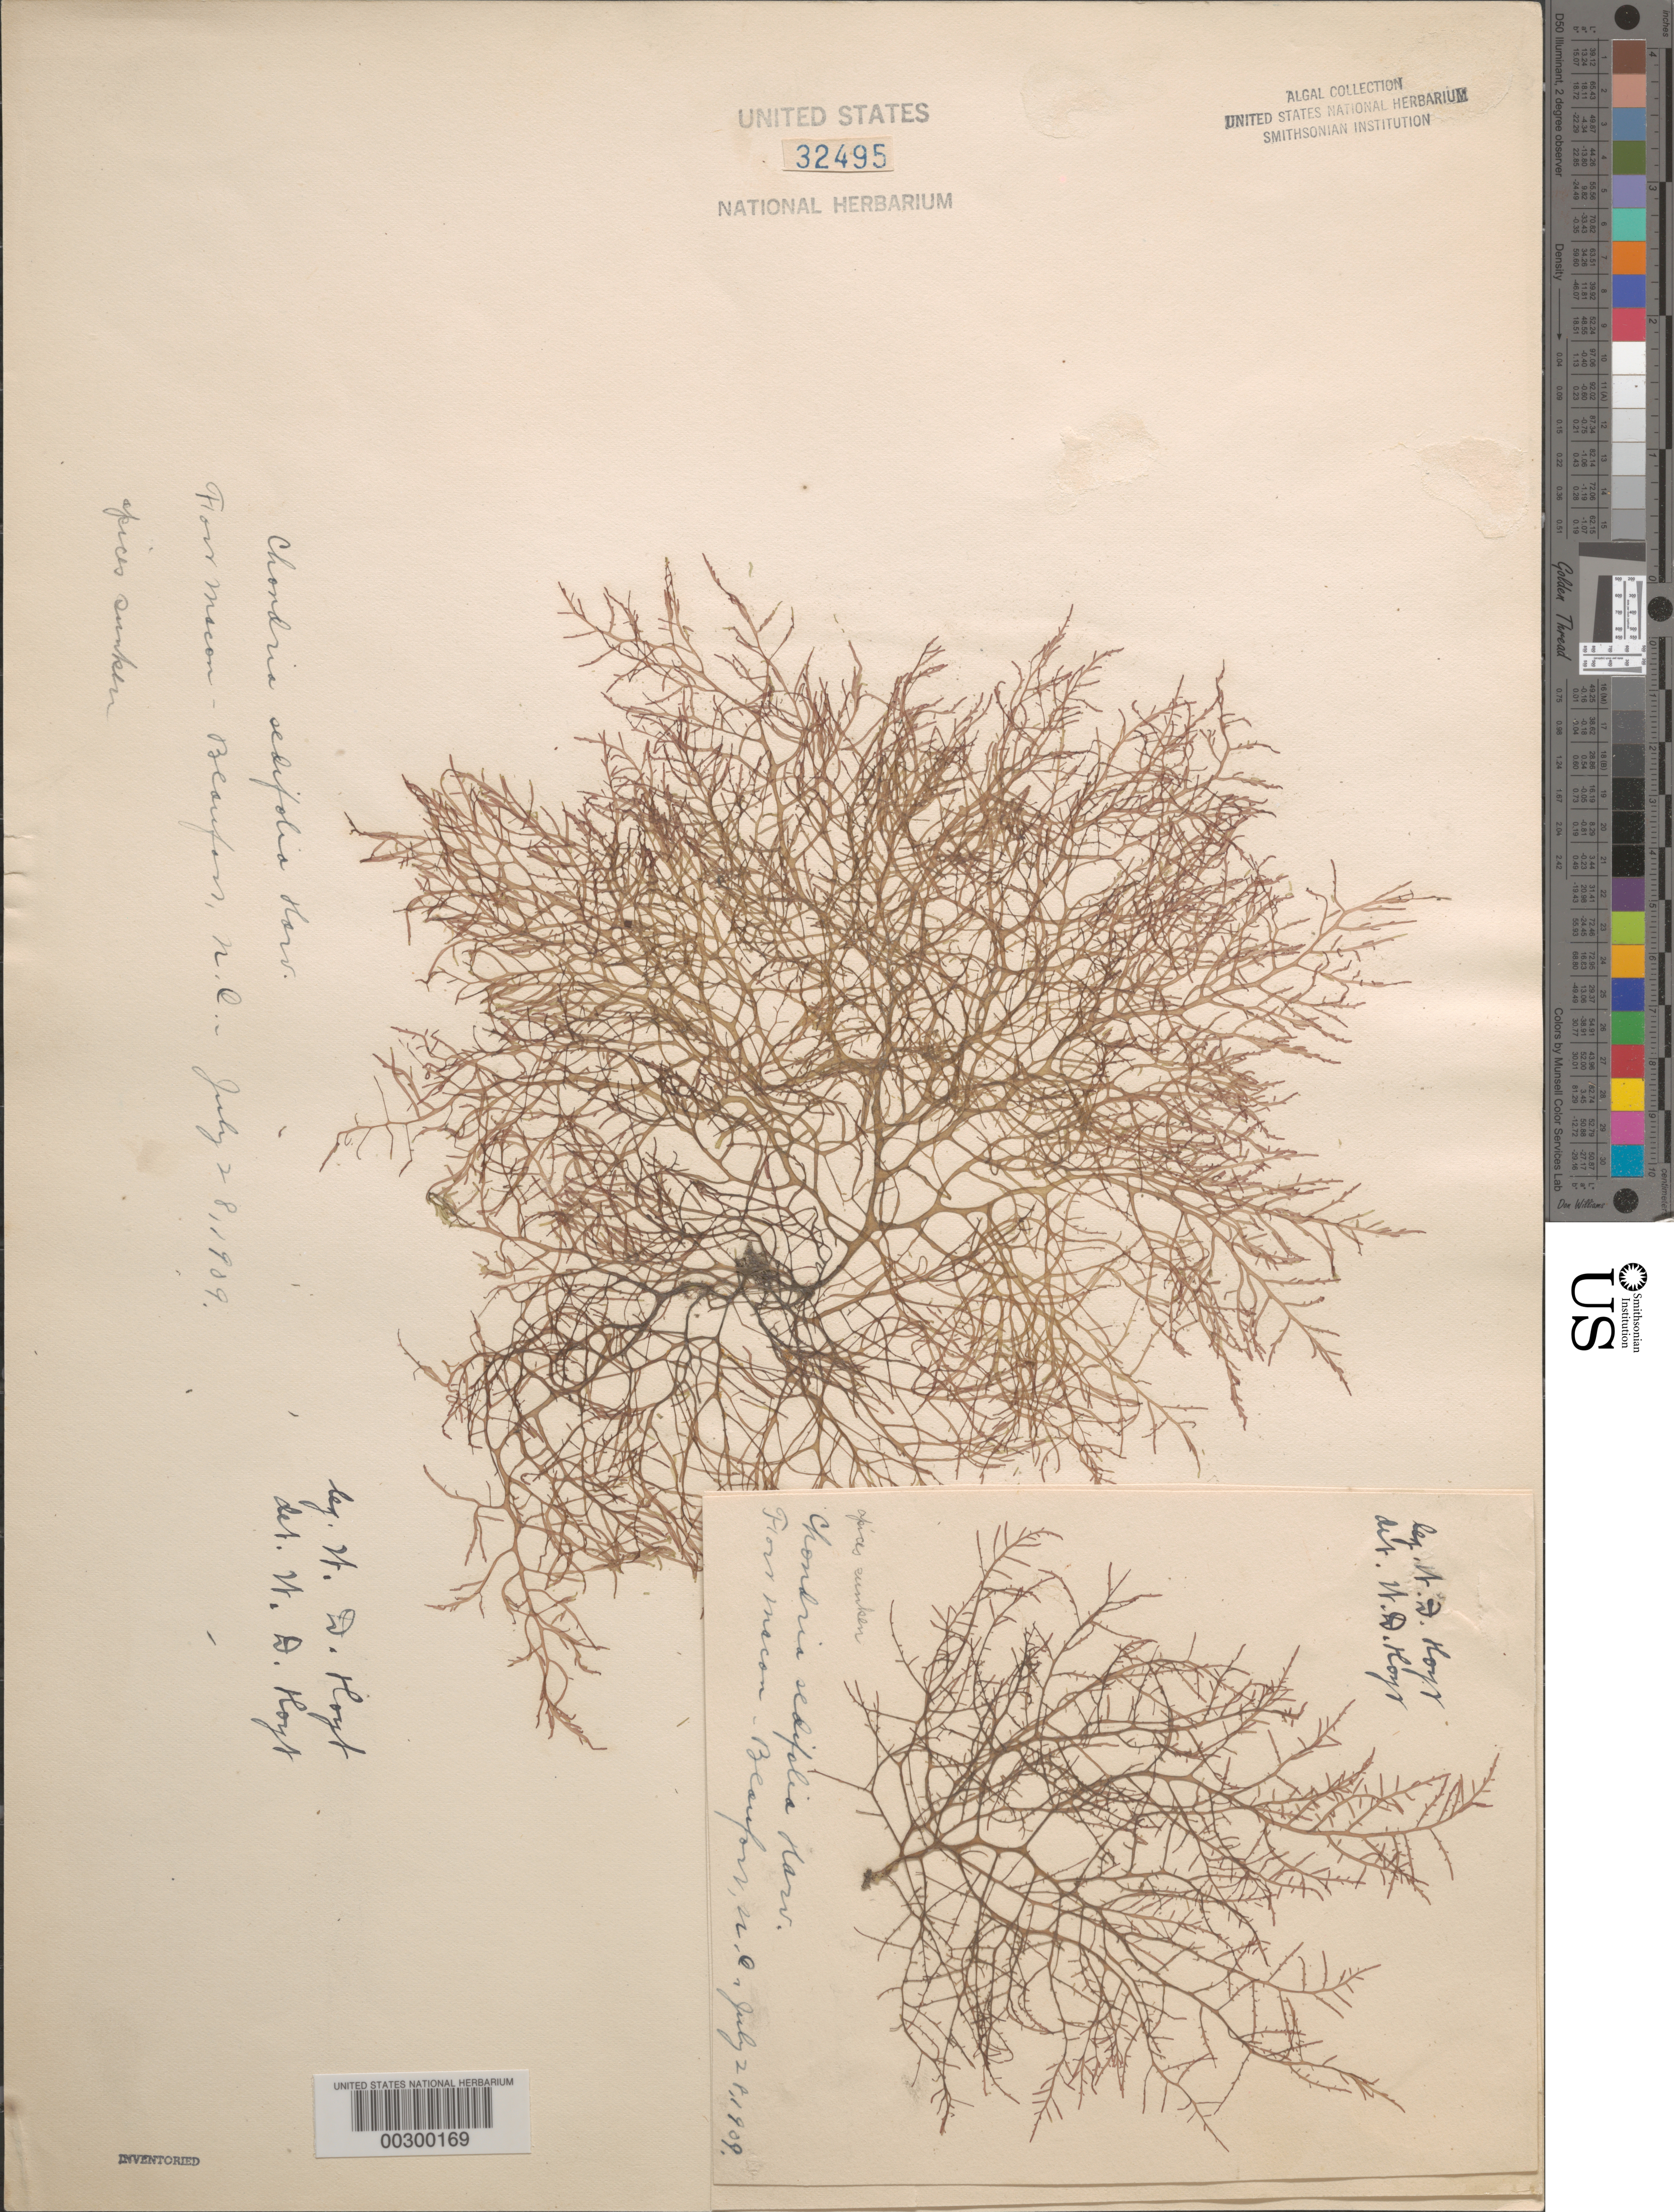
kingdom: Plantae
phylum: Rhodophyta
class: Florideophyceae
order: Ceramiales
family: Rhodomelaceae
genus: Chondria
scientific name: Chondria sedifolia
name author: Harv.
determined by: Hoyt, W. D.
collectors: W. D. Hoyt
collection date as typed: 28 Jul 1909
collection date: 1909-07-28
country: United States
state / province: North Carolina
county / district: Carteret County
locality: Beaufort, Fort Macon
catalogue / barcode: US 32495